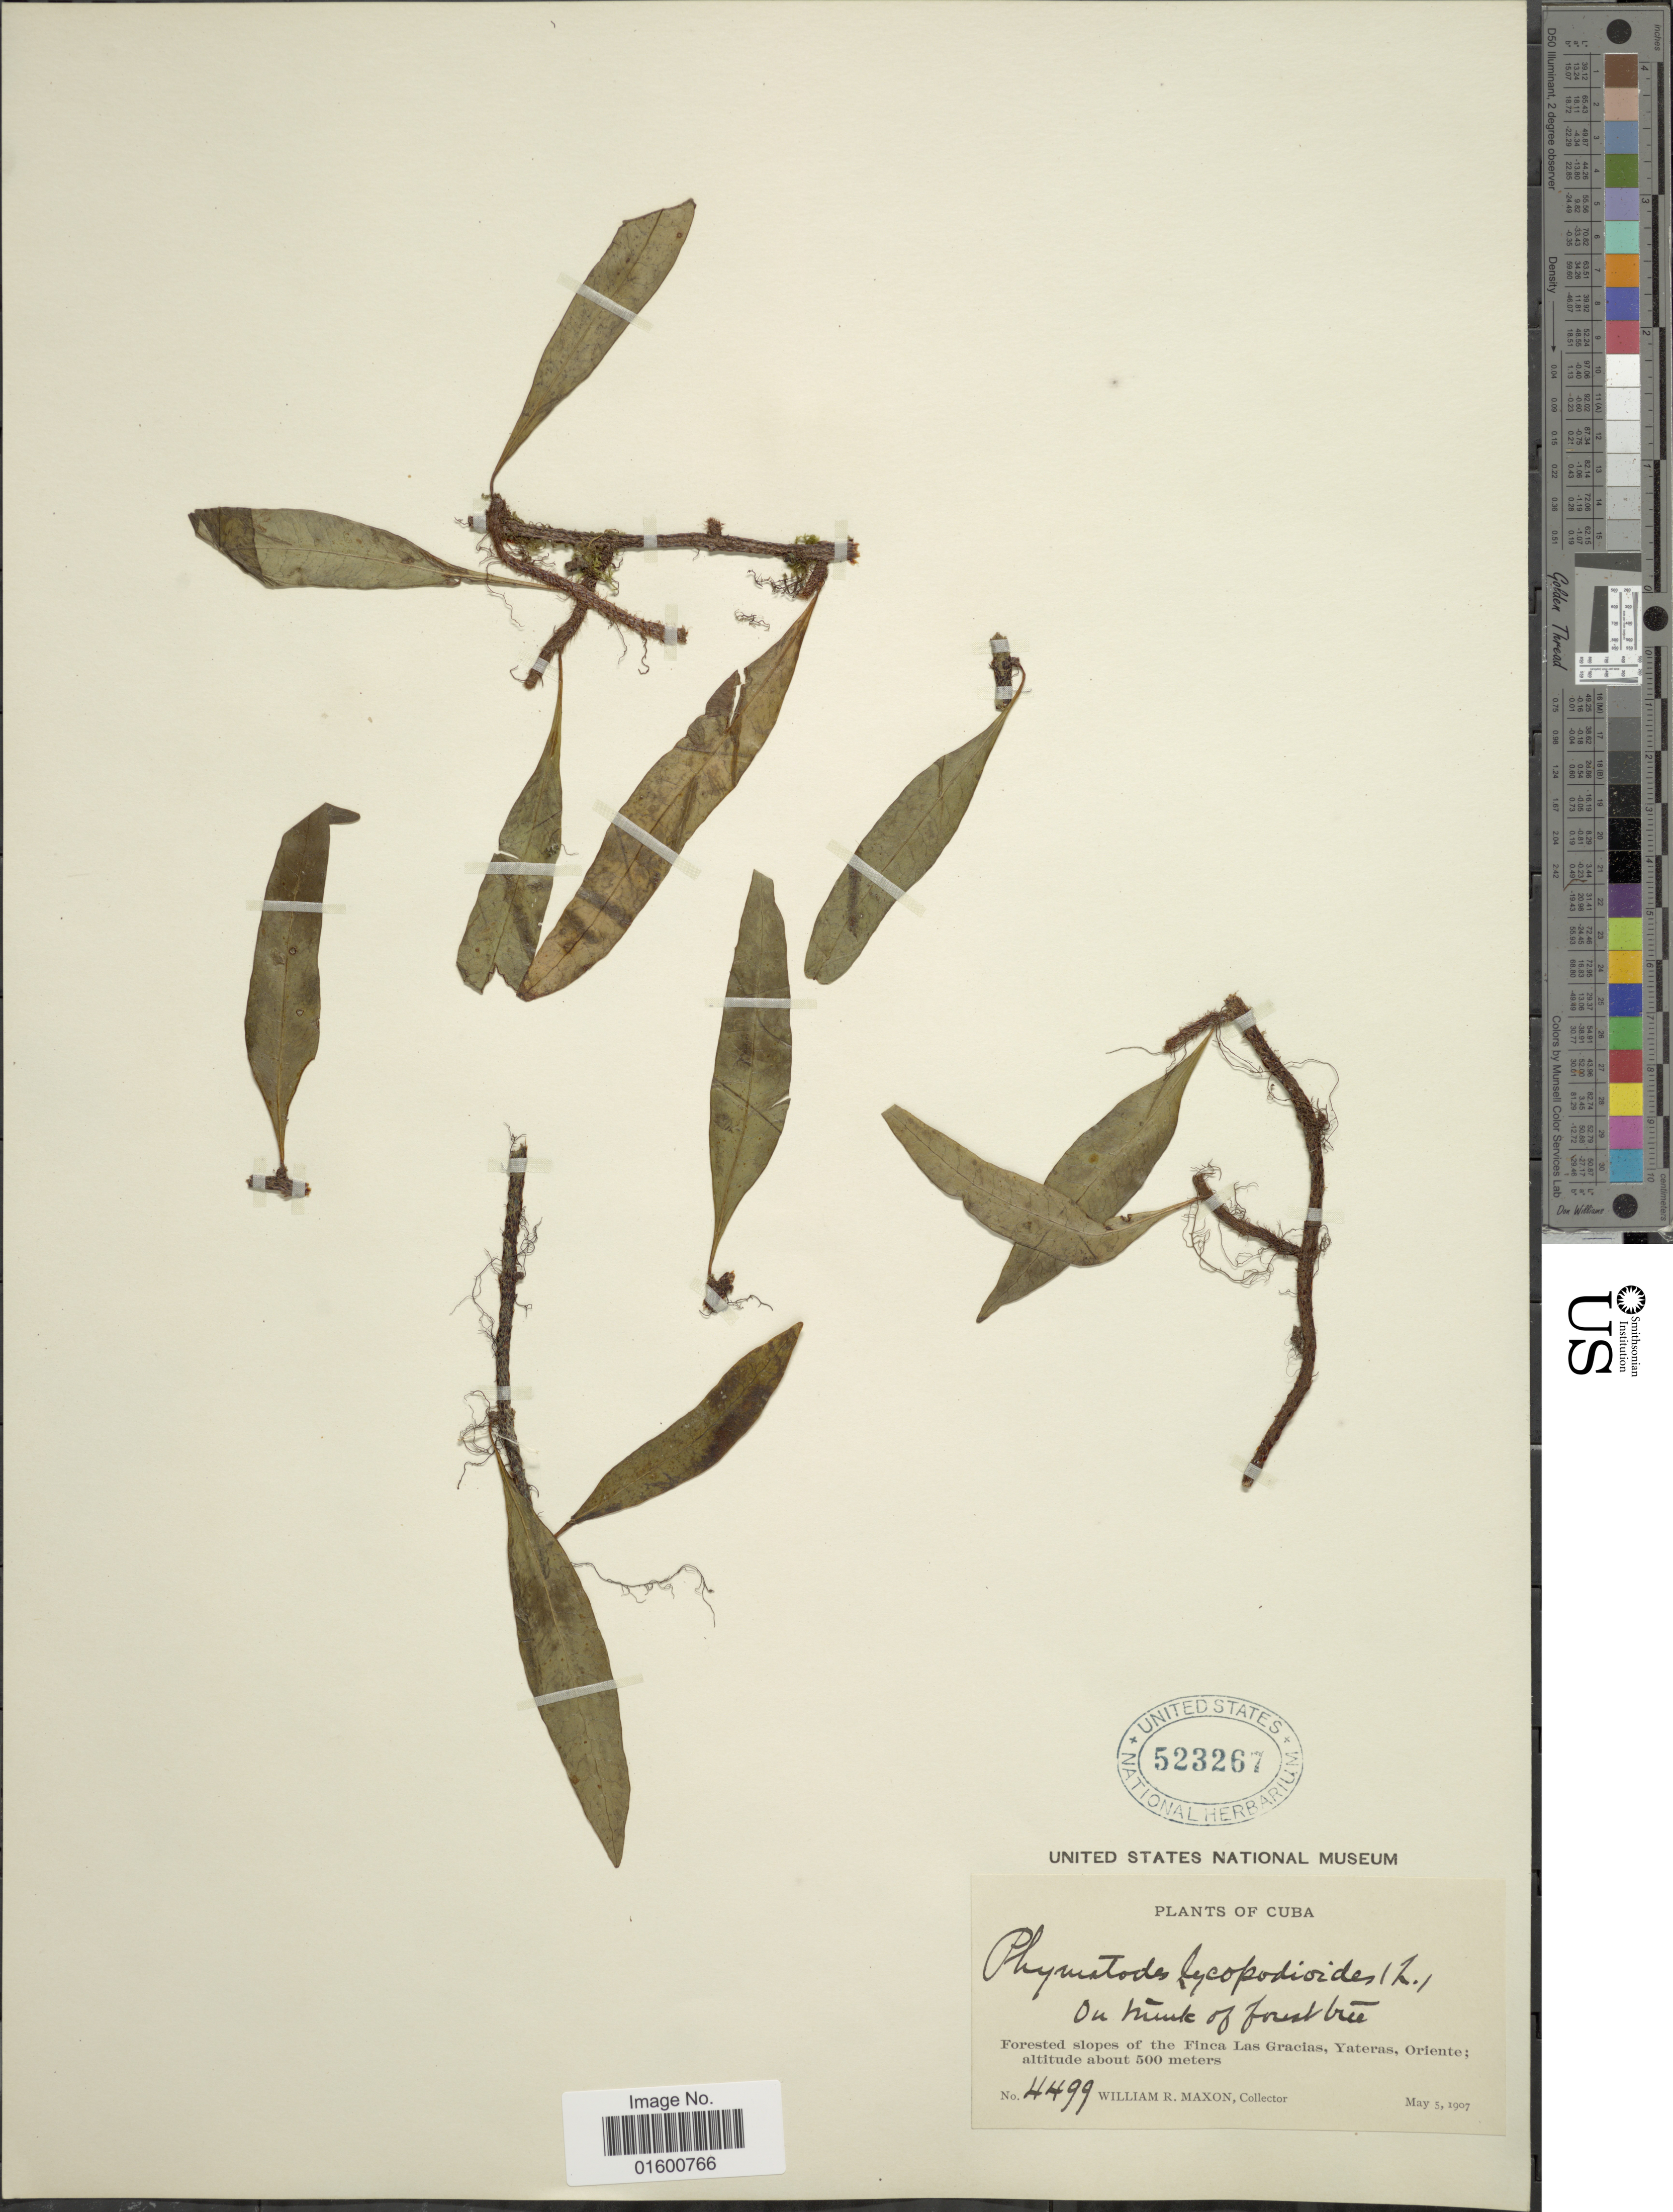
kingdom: Plantae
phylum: Tracheophyta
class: Polypodiopsida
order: Polypodiales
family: Polypodiaceae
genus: Microgramma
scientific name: Microgramma lycopodioides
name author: (L.) Copel.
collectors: W. R. Maxon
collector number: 4499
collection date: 1907-05-05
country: Cuba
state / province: Oriente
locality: Forested slopes of the Finca Las Gracias, Yateras, Oriente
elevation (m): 500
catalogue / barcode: US 523267